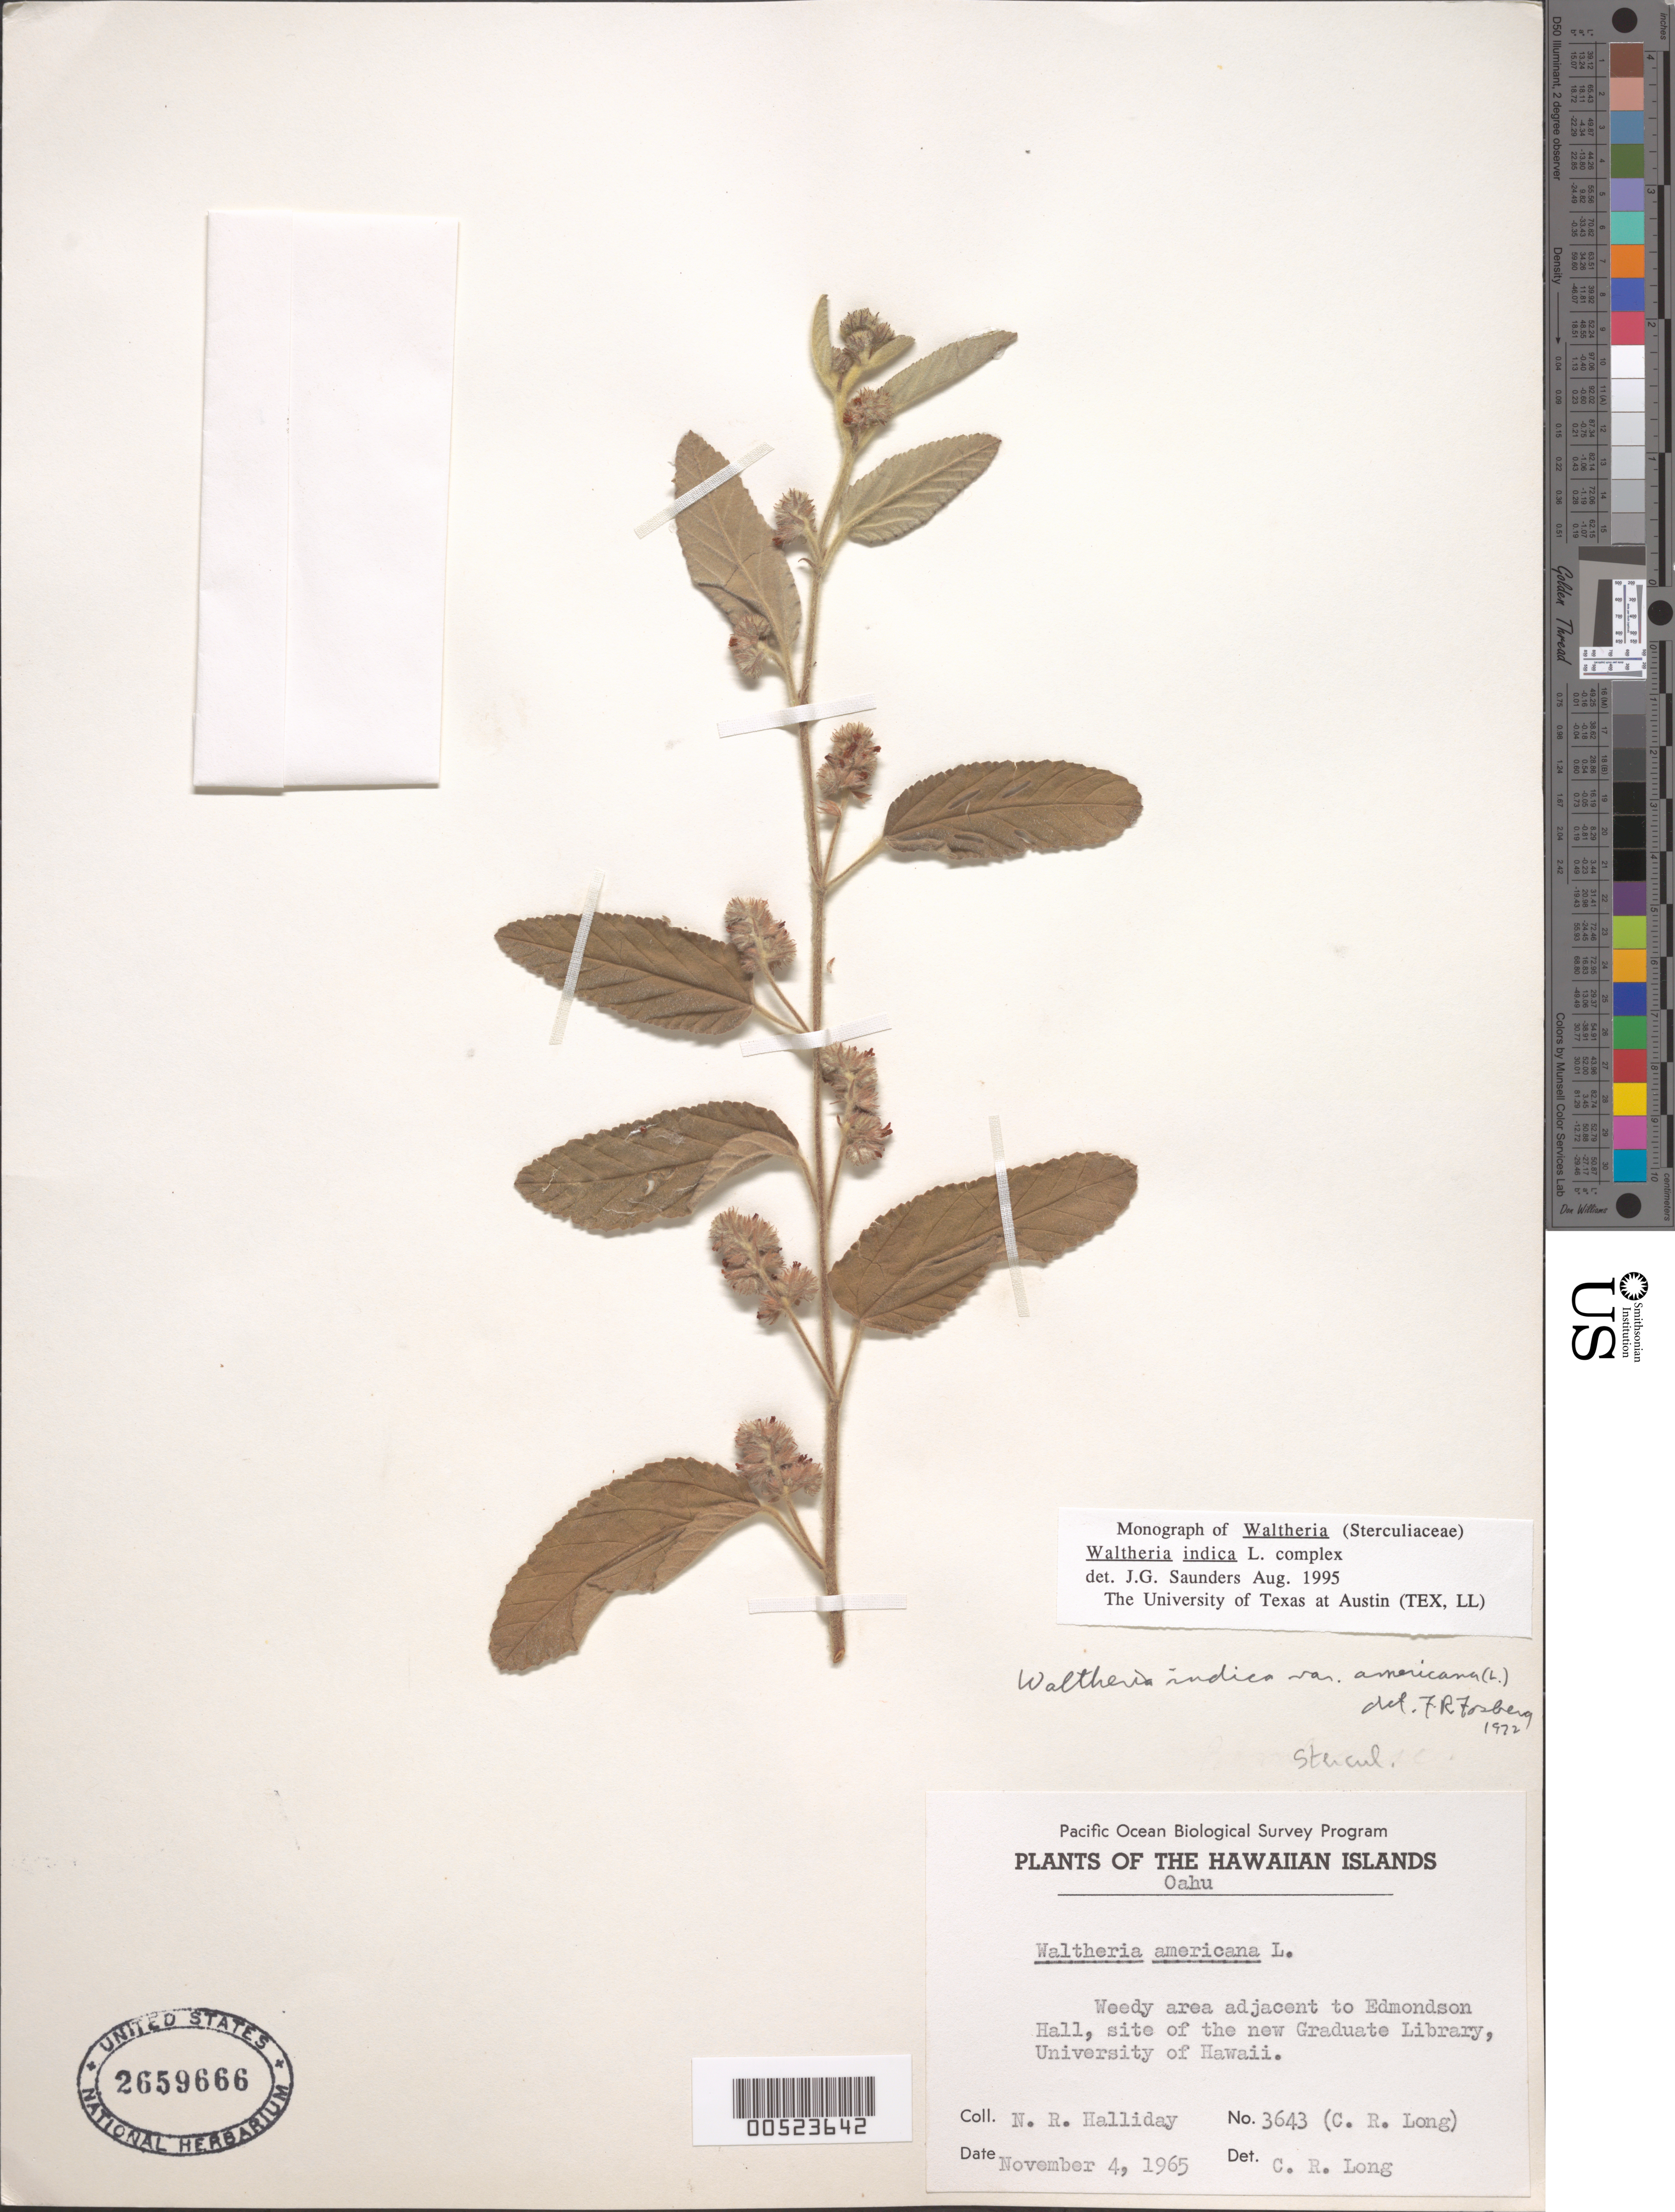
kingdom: Plantae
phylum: Tracheophyta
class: Magnoliopsida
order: Malvales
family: Malvaceae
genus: Waltheria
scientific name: Waltheria indica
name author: L.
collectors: N. R. Halliday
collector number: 3643 (Long)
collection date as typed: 4 Nov 1965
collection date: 1965-11-04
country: United States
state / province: Hawaii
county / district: Honolulu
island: Oahu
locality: University of Hawaii, site of new Graduate Library, adjacent to Edmondson Hall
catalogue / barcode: US 2659666